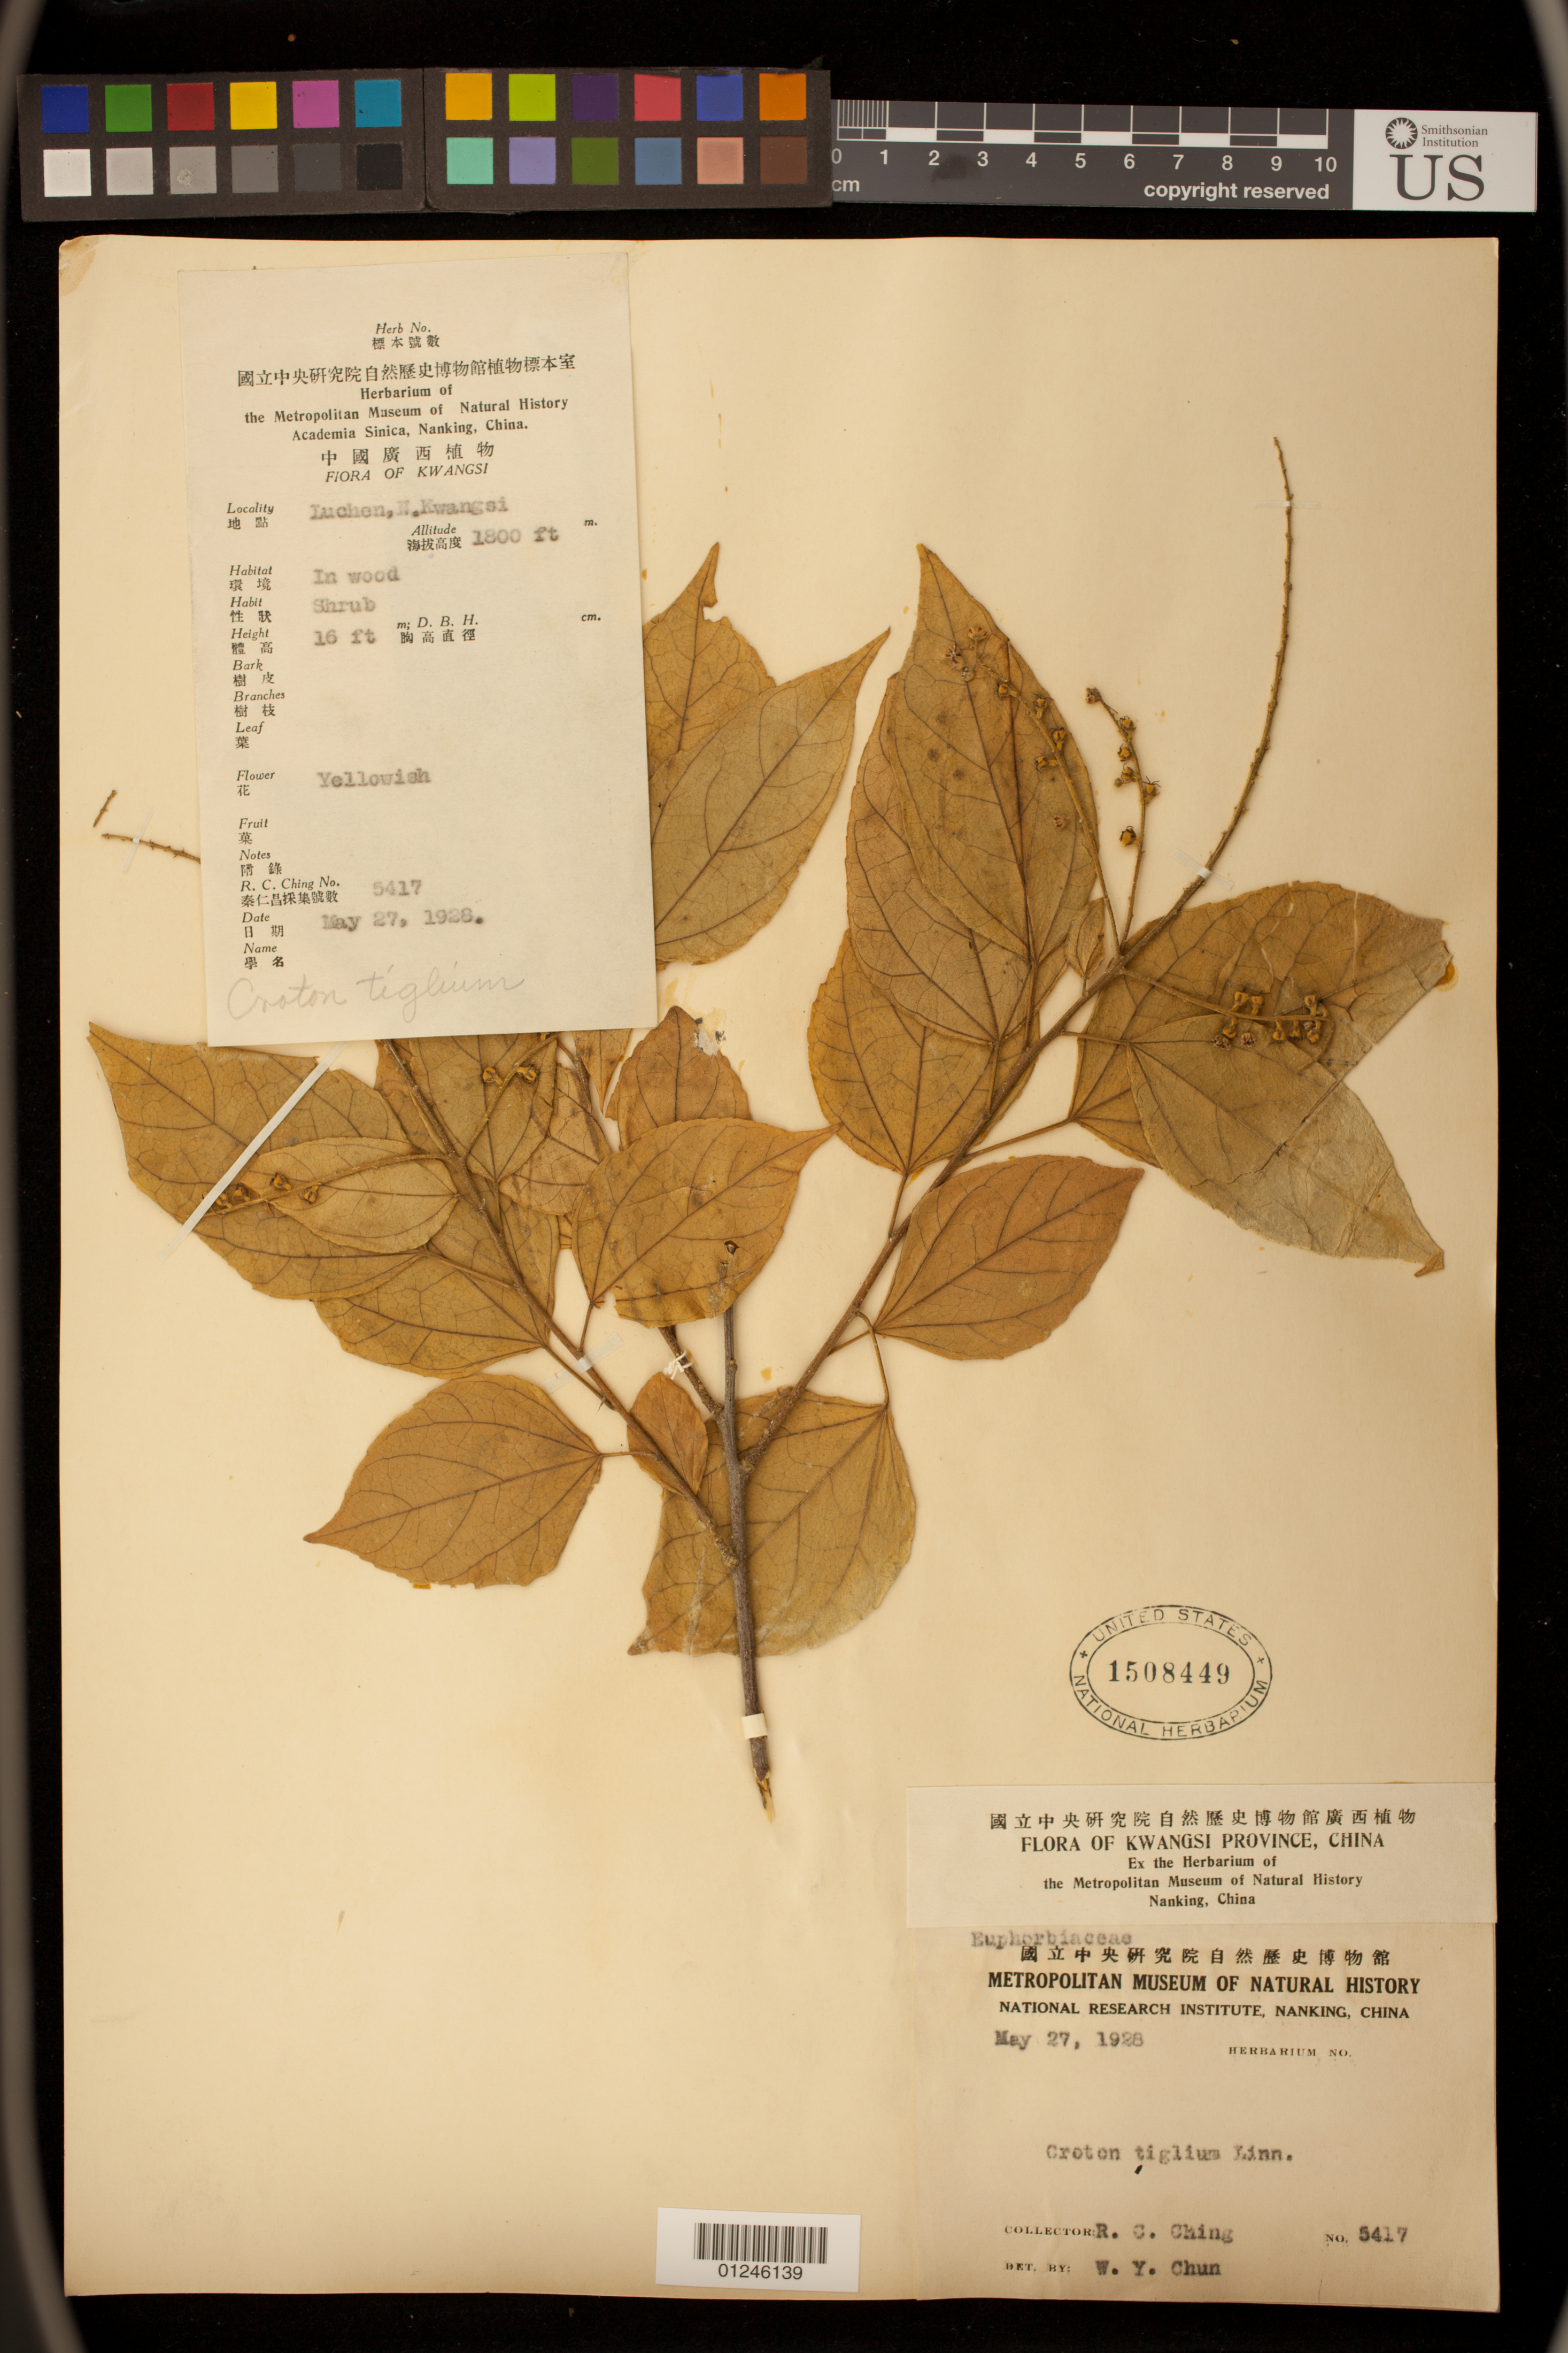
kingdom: Plantae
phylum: Tracheophyta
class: Magnoliopsida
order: Malpighiales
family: Euphorbiaceae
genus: Croton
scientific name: Croton tiglium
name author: L.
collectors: R. C. Ching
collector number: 5417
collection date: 1928-05-27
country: China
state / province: Guangxi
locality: Luchen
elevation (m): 549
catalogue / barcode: US 1508449